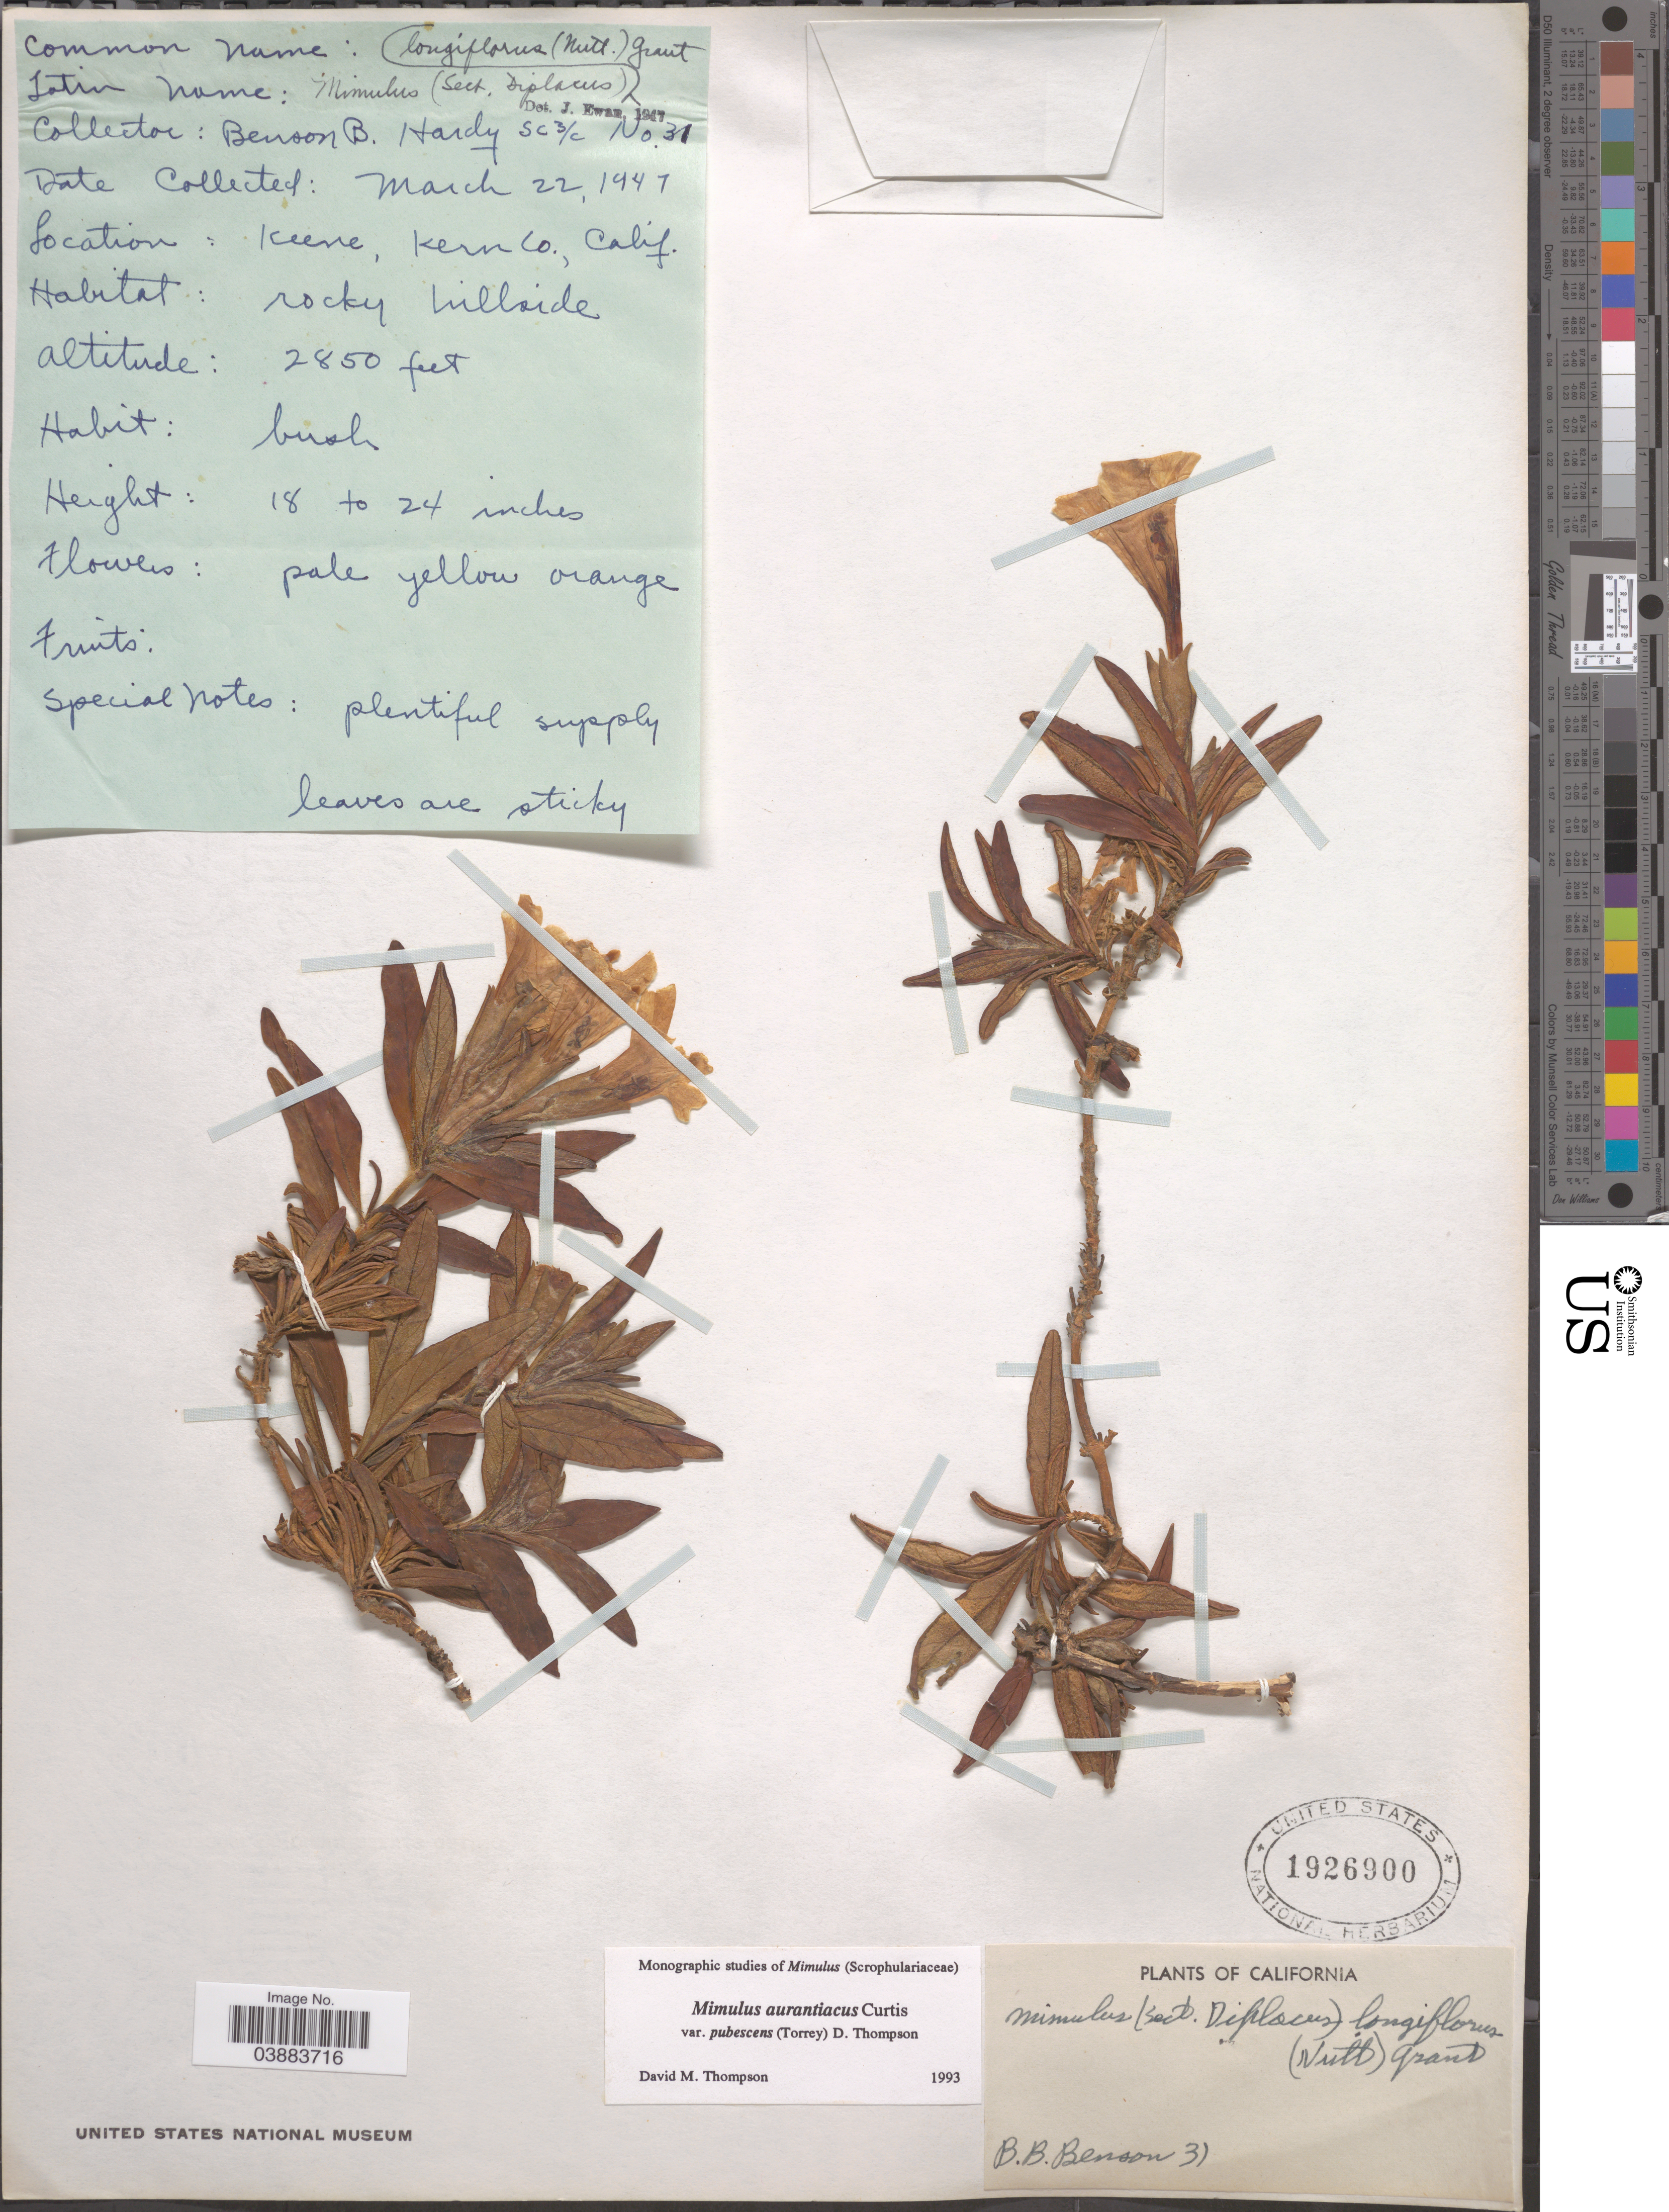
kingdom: Plantae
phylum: Tracheophyta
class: Magnoliopsida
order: Lamiales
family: Phrymaceae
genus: Diplacus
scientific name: Diplacus aurantiacus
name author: (Curtis) Jeps.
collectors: B. Benson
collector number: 31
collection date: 1947-03-22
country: United States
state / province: California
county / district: Kern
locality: Keene, Kern Co.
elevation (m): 869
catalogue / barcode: US 1926900